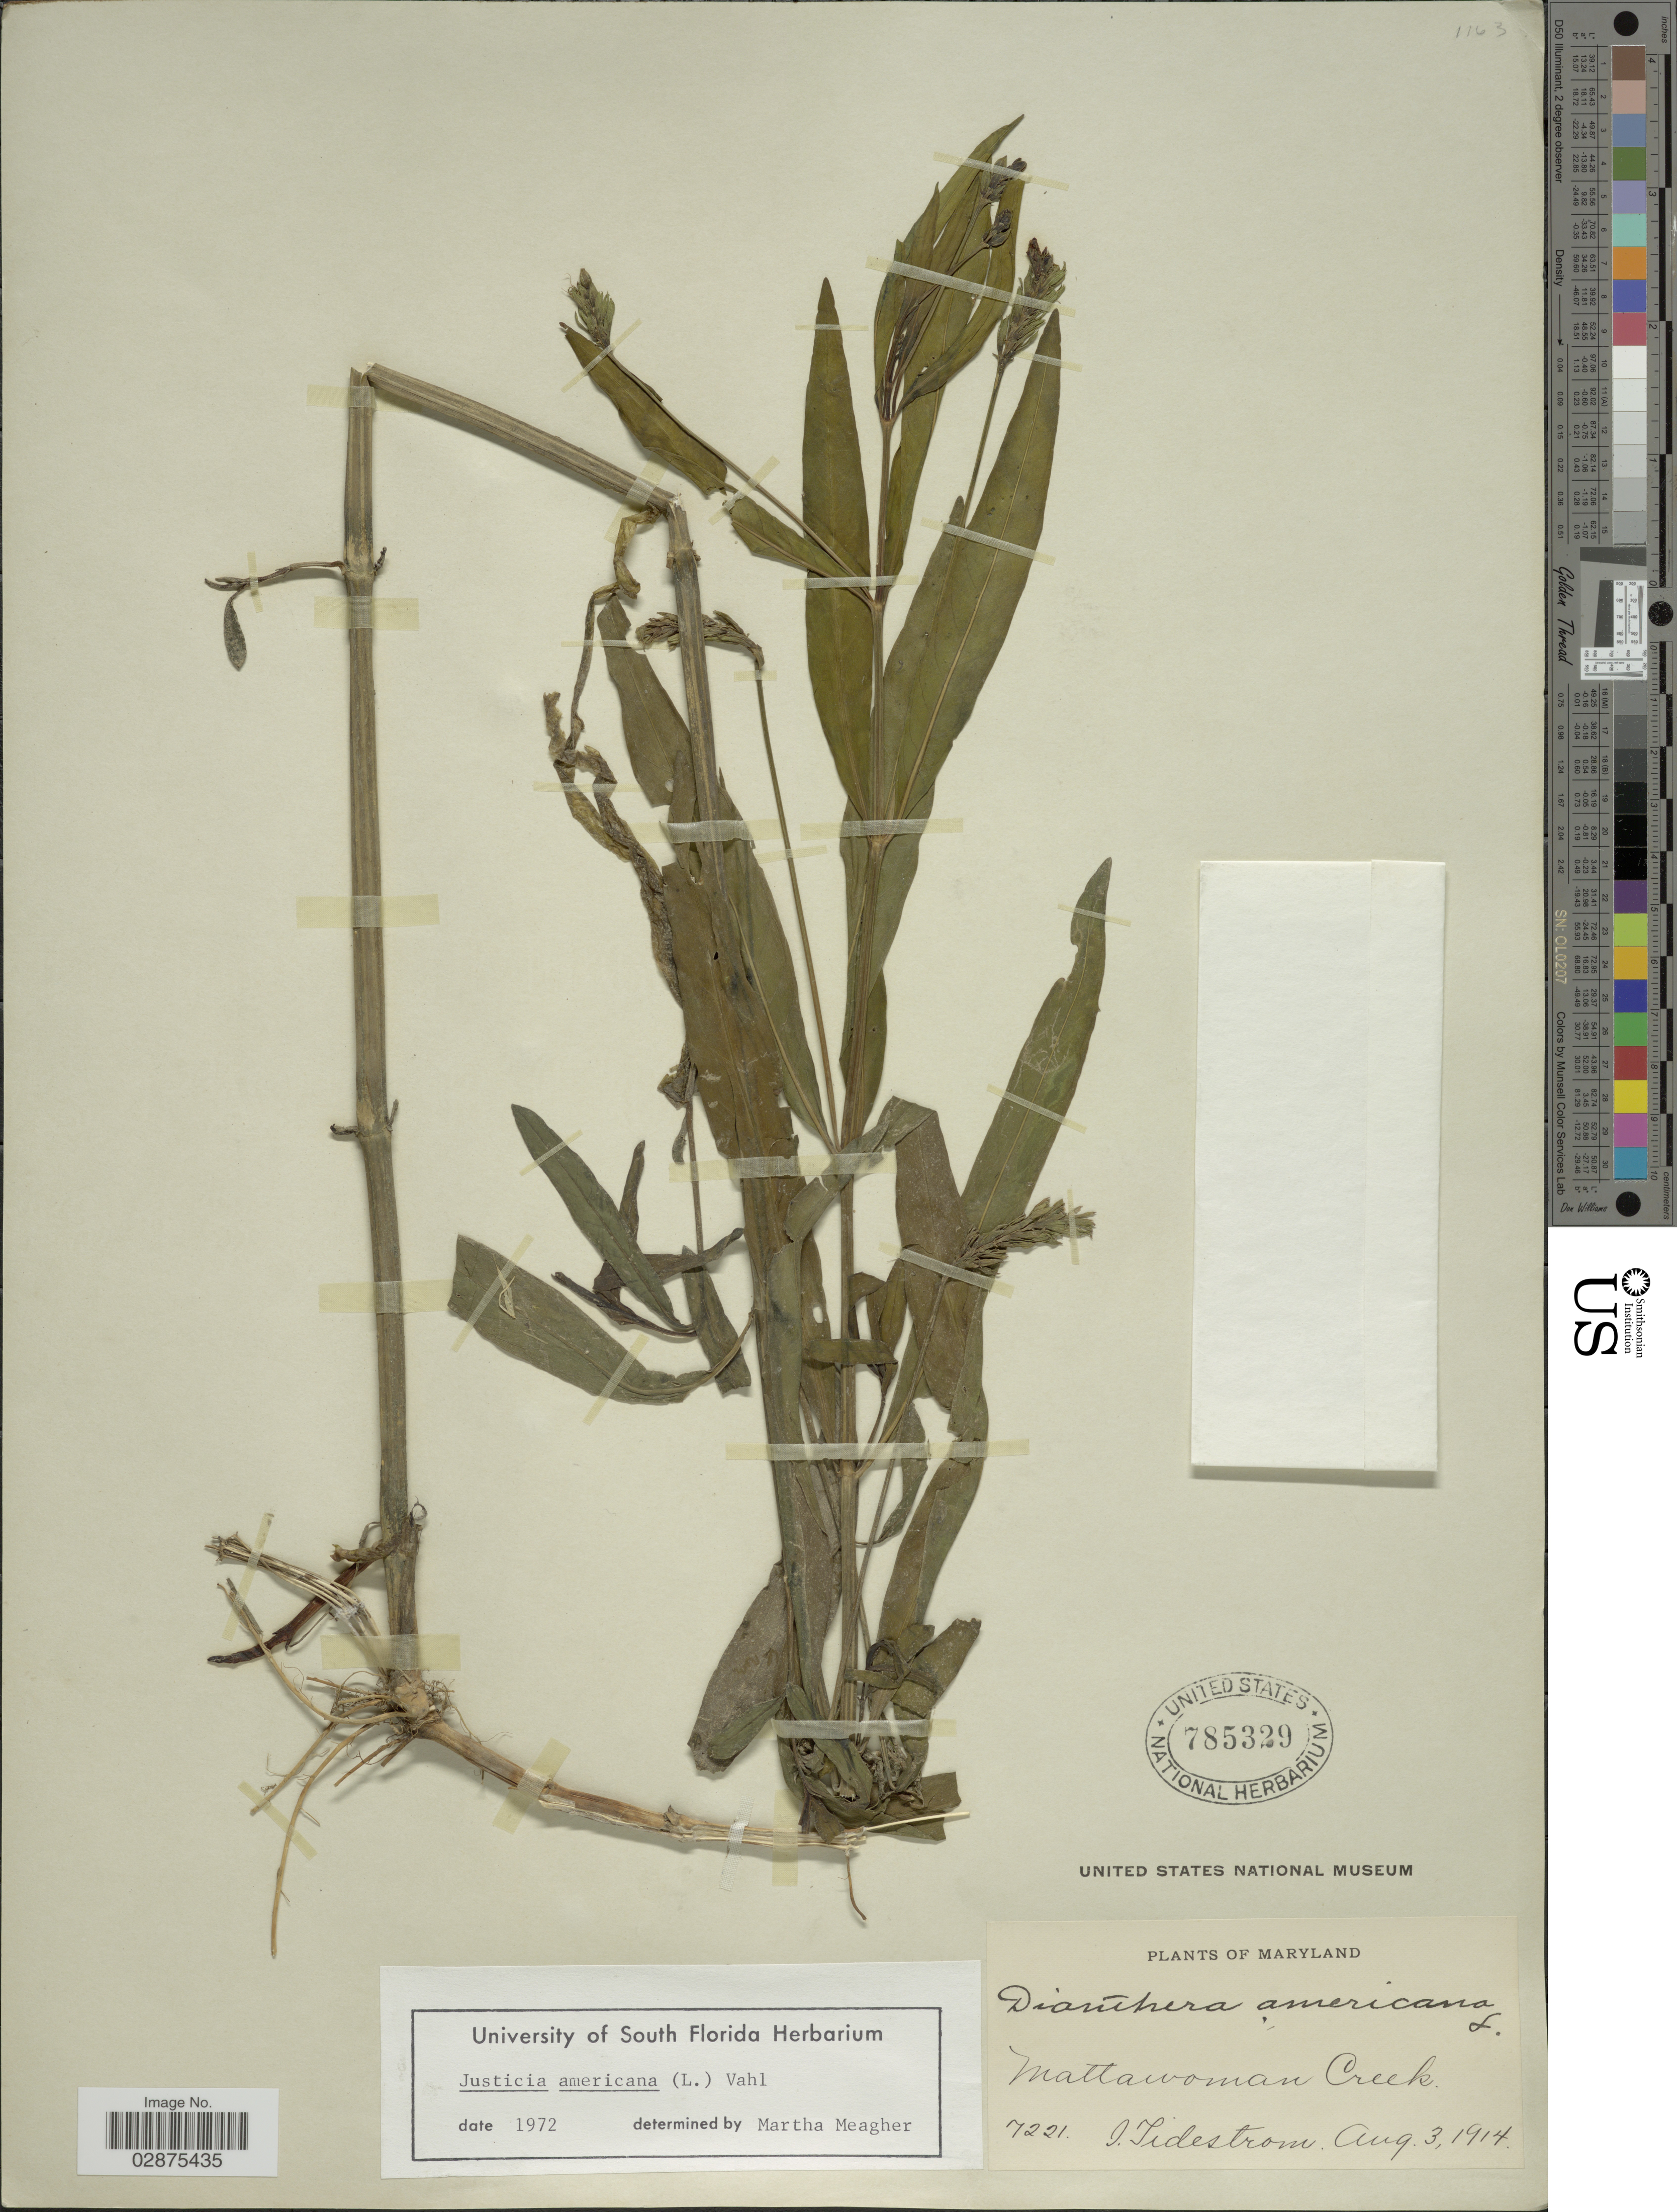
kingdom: Plantae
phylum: Tracheophyta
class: Magnoliopsida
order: Lamiales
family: Acanthaceae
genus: Justicia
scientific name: Justicia americana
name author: (L.) Vahl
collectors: I. F. Tidestrom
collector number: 7221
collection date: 1914-08-03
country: United States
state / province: Maryland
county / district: Charles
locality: Mattawoman Creek.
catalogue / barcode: US 785329